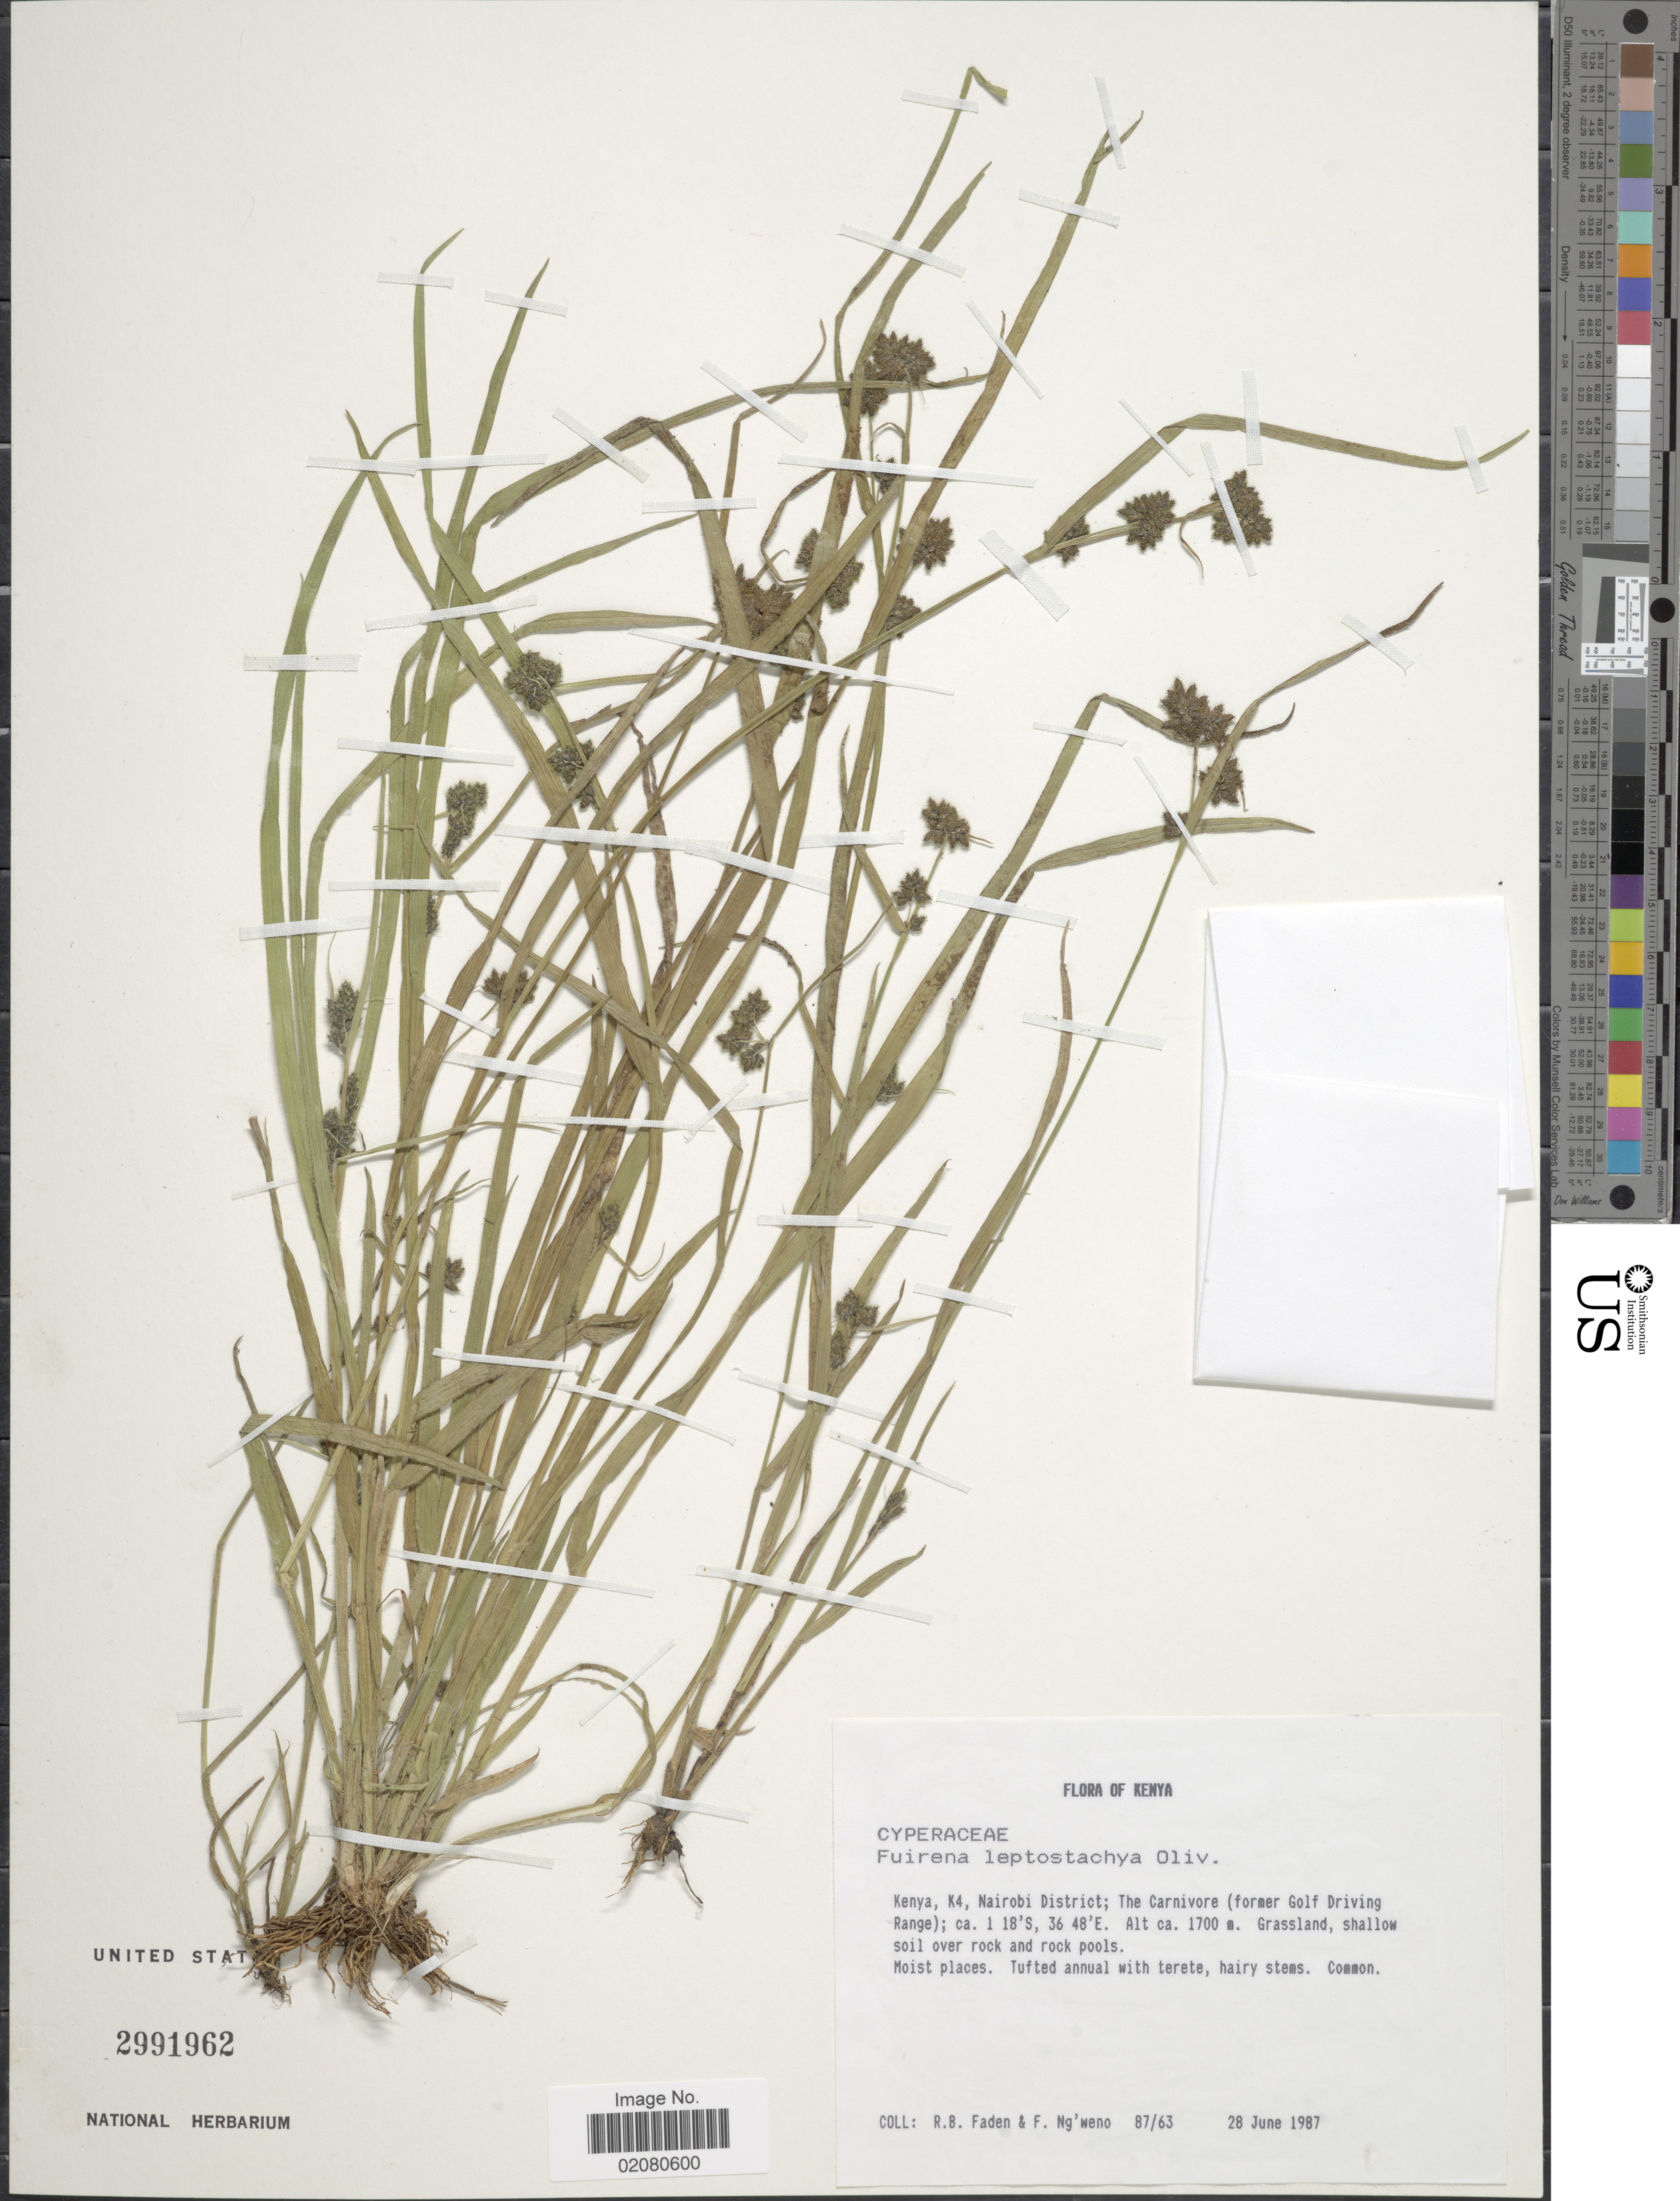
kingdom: Plantae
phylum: Tracheophyta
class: Liliopsida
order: Poales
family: Cyperaceae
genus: Fuirena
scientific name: Fuirena leptostachya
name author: Oliv.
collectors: R. B. Faden & F. Ng'weno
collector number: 87/63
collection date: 1987-06-28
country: Kenya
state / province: Nairobi Area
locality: Kenya, Nairobi District; The Carnivo re (former Golf Driving Range).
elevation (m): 1700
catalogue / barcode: US 2991962